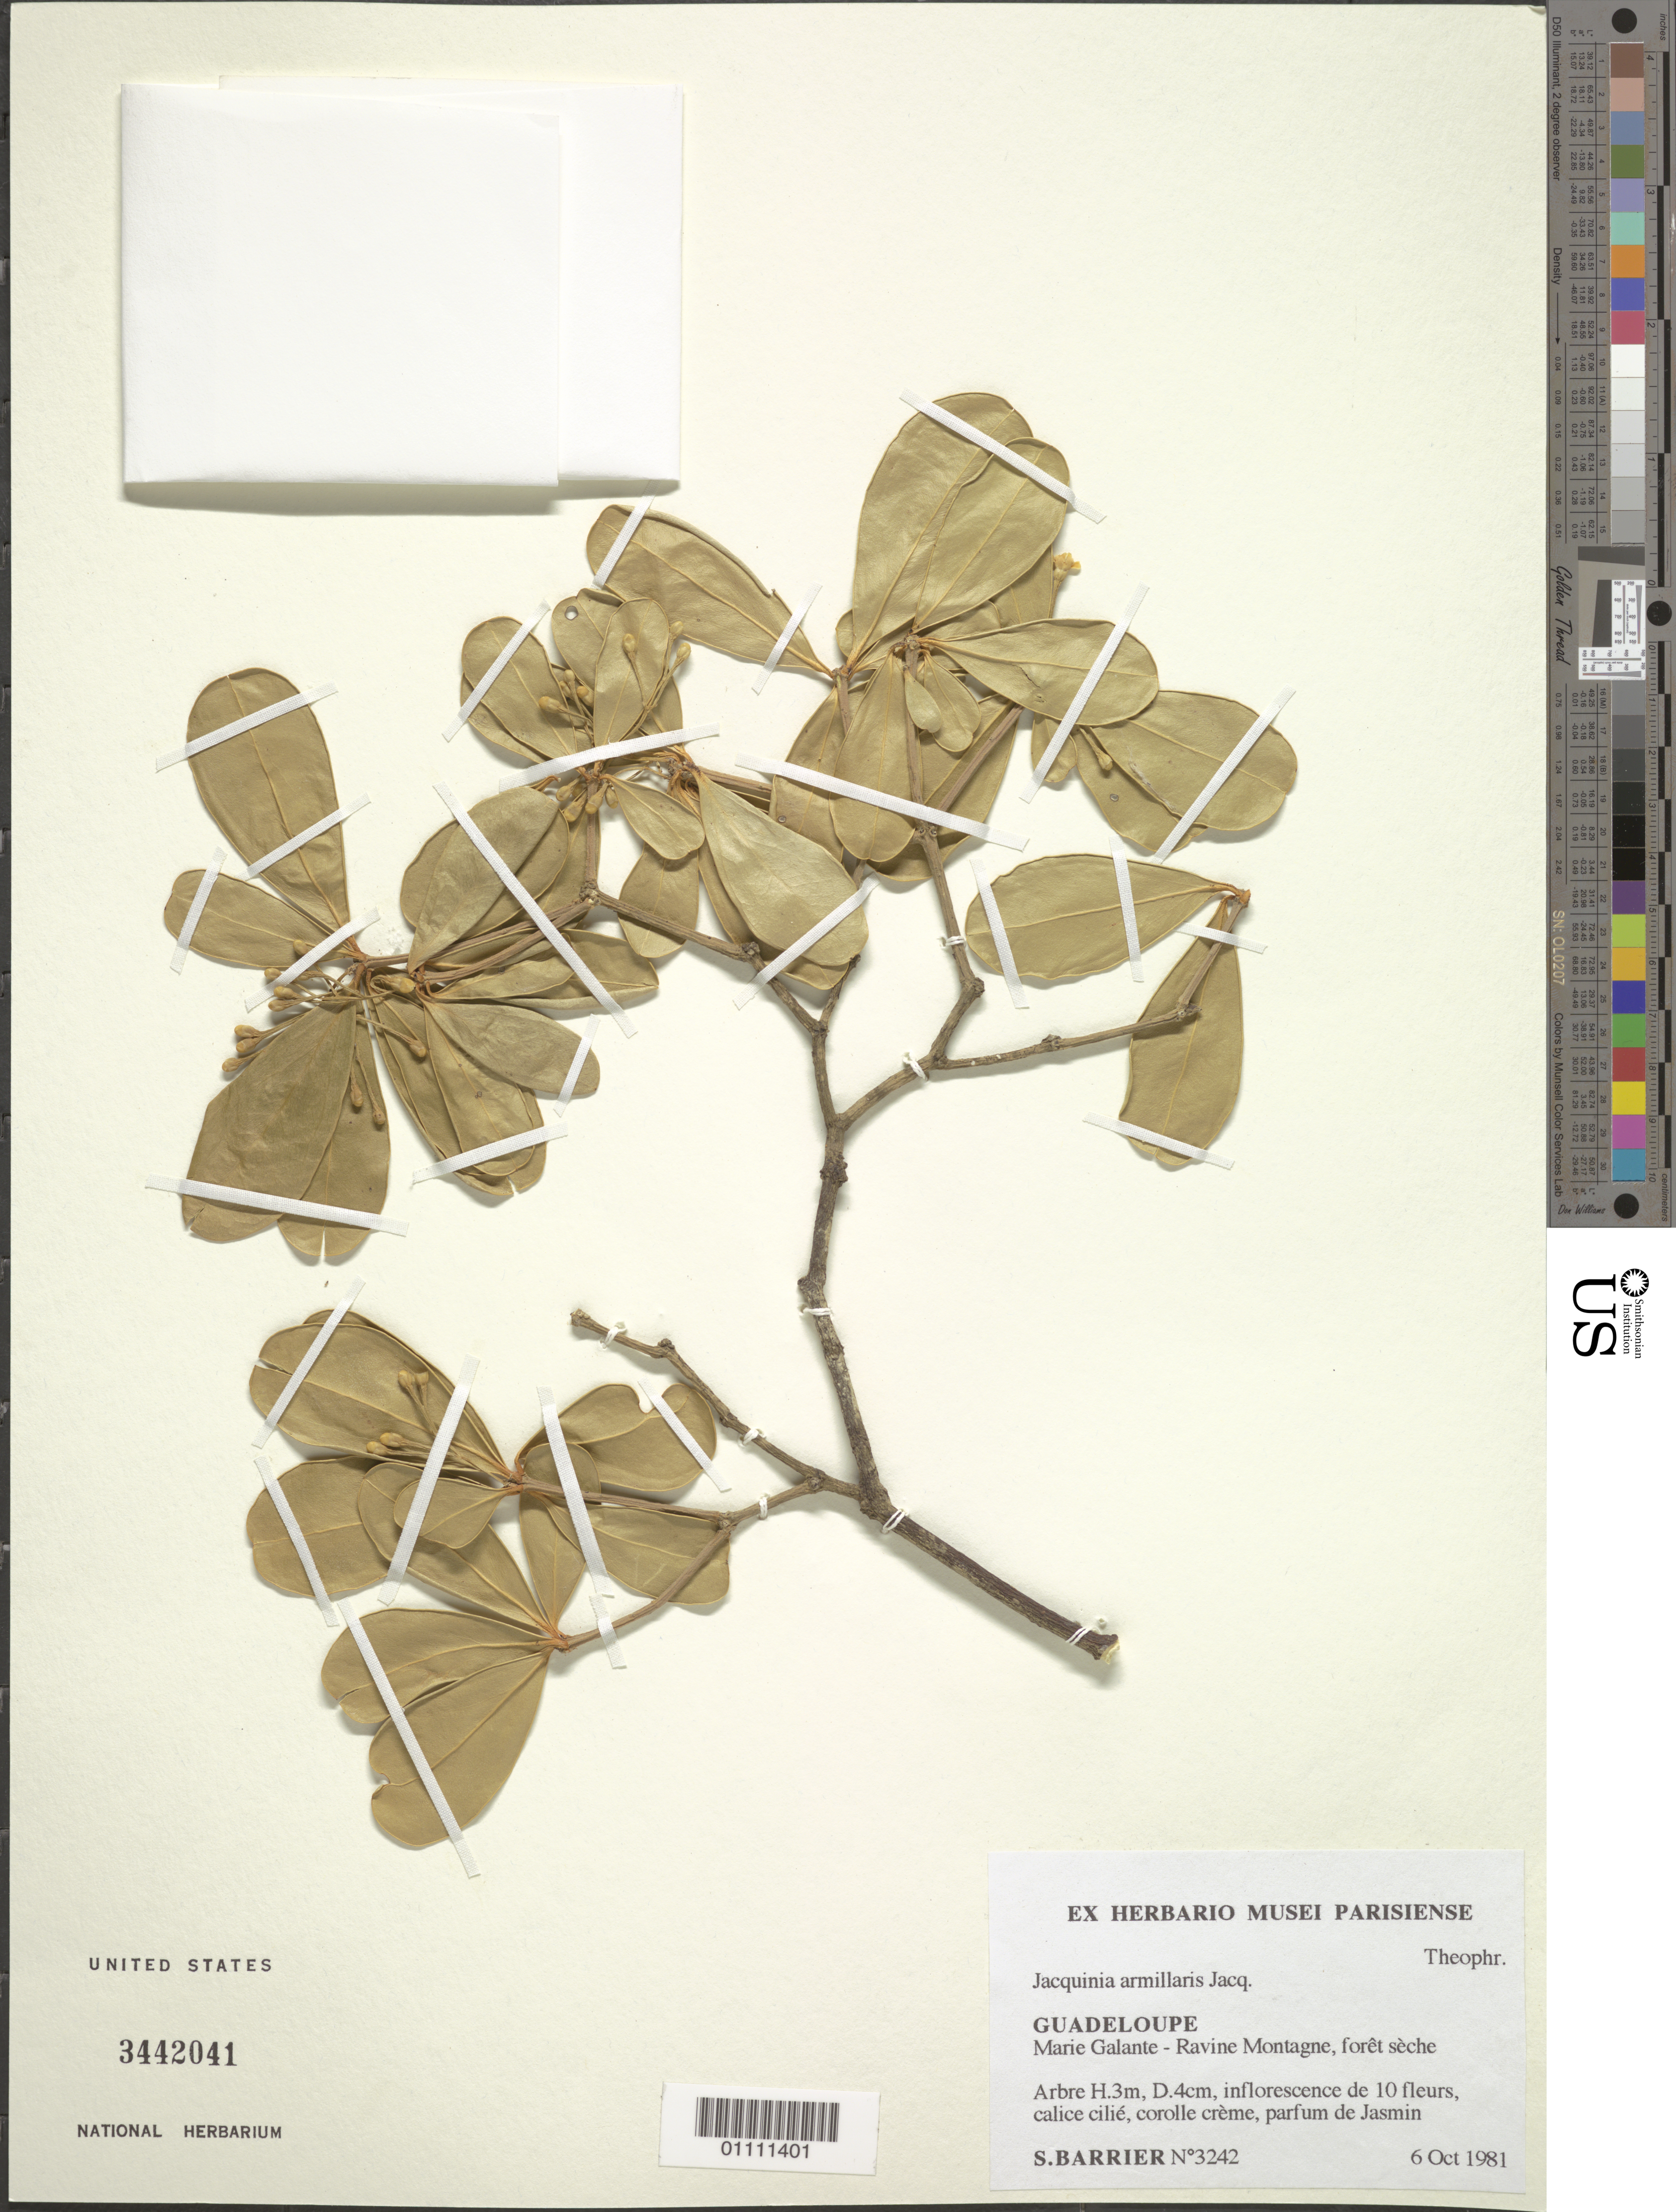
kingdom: Plantae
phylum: Tracheophyta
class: Magnoliopsida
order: Ericales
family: Primulaceae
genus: Jacquinia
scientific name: Jacquinia armillaris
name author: Jacq.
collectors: S. Barrier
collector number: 3242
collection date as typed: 06 Oct 1981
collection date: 1981-10-06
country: Guadeloupe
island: Marie Galante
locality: Ravine Montagne, foret seche.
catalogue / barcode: US 3442041